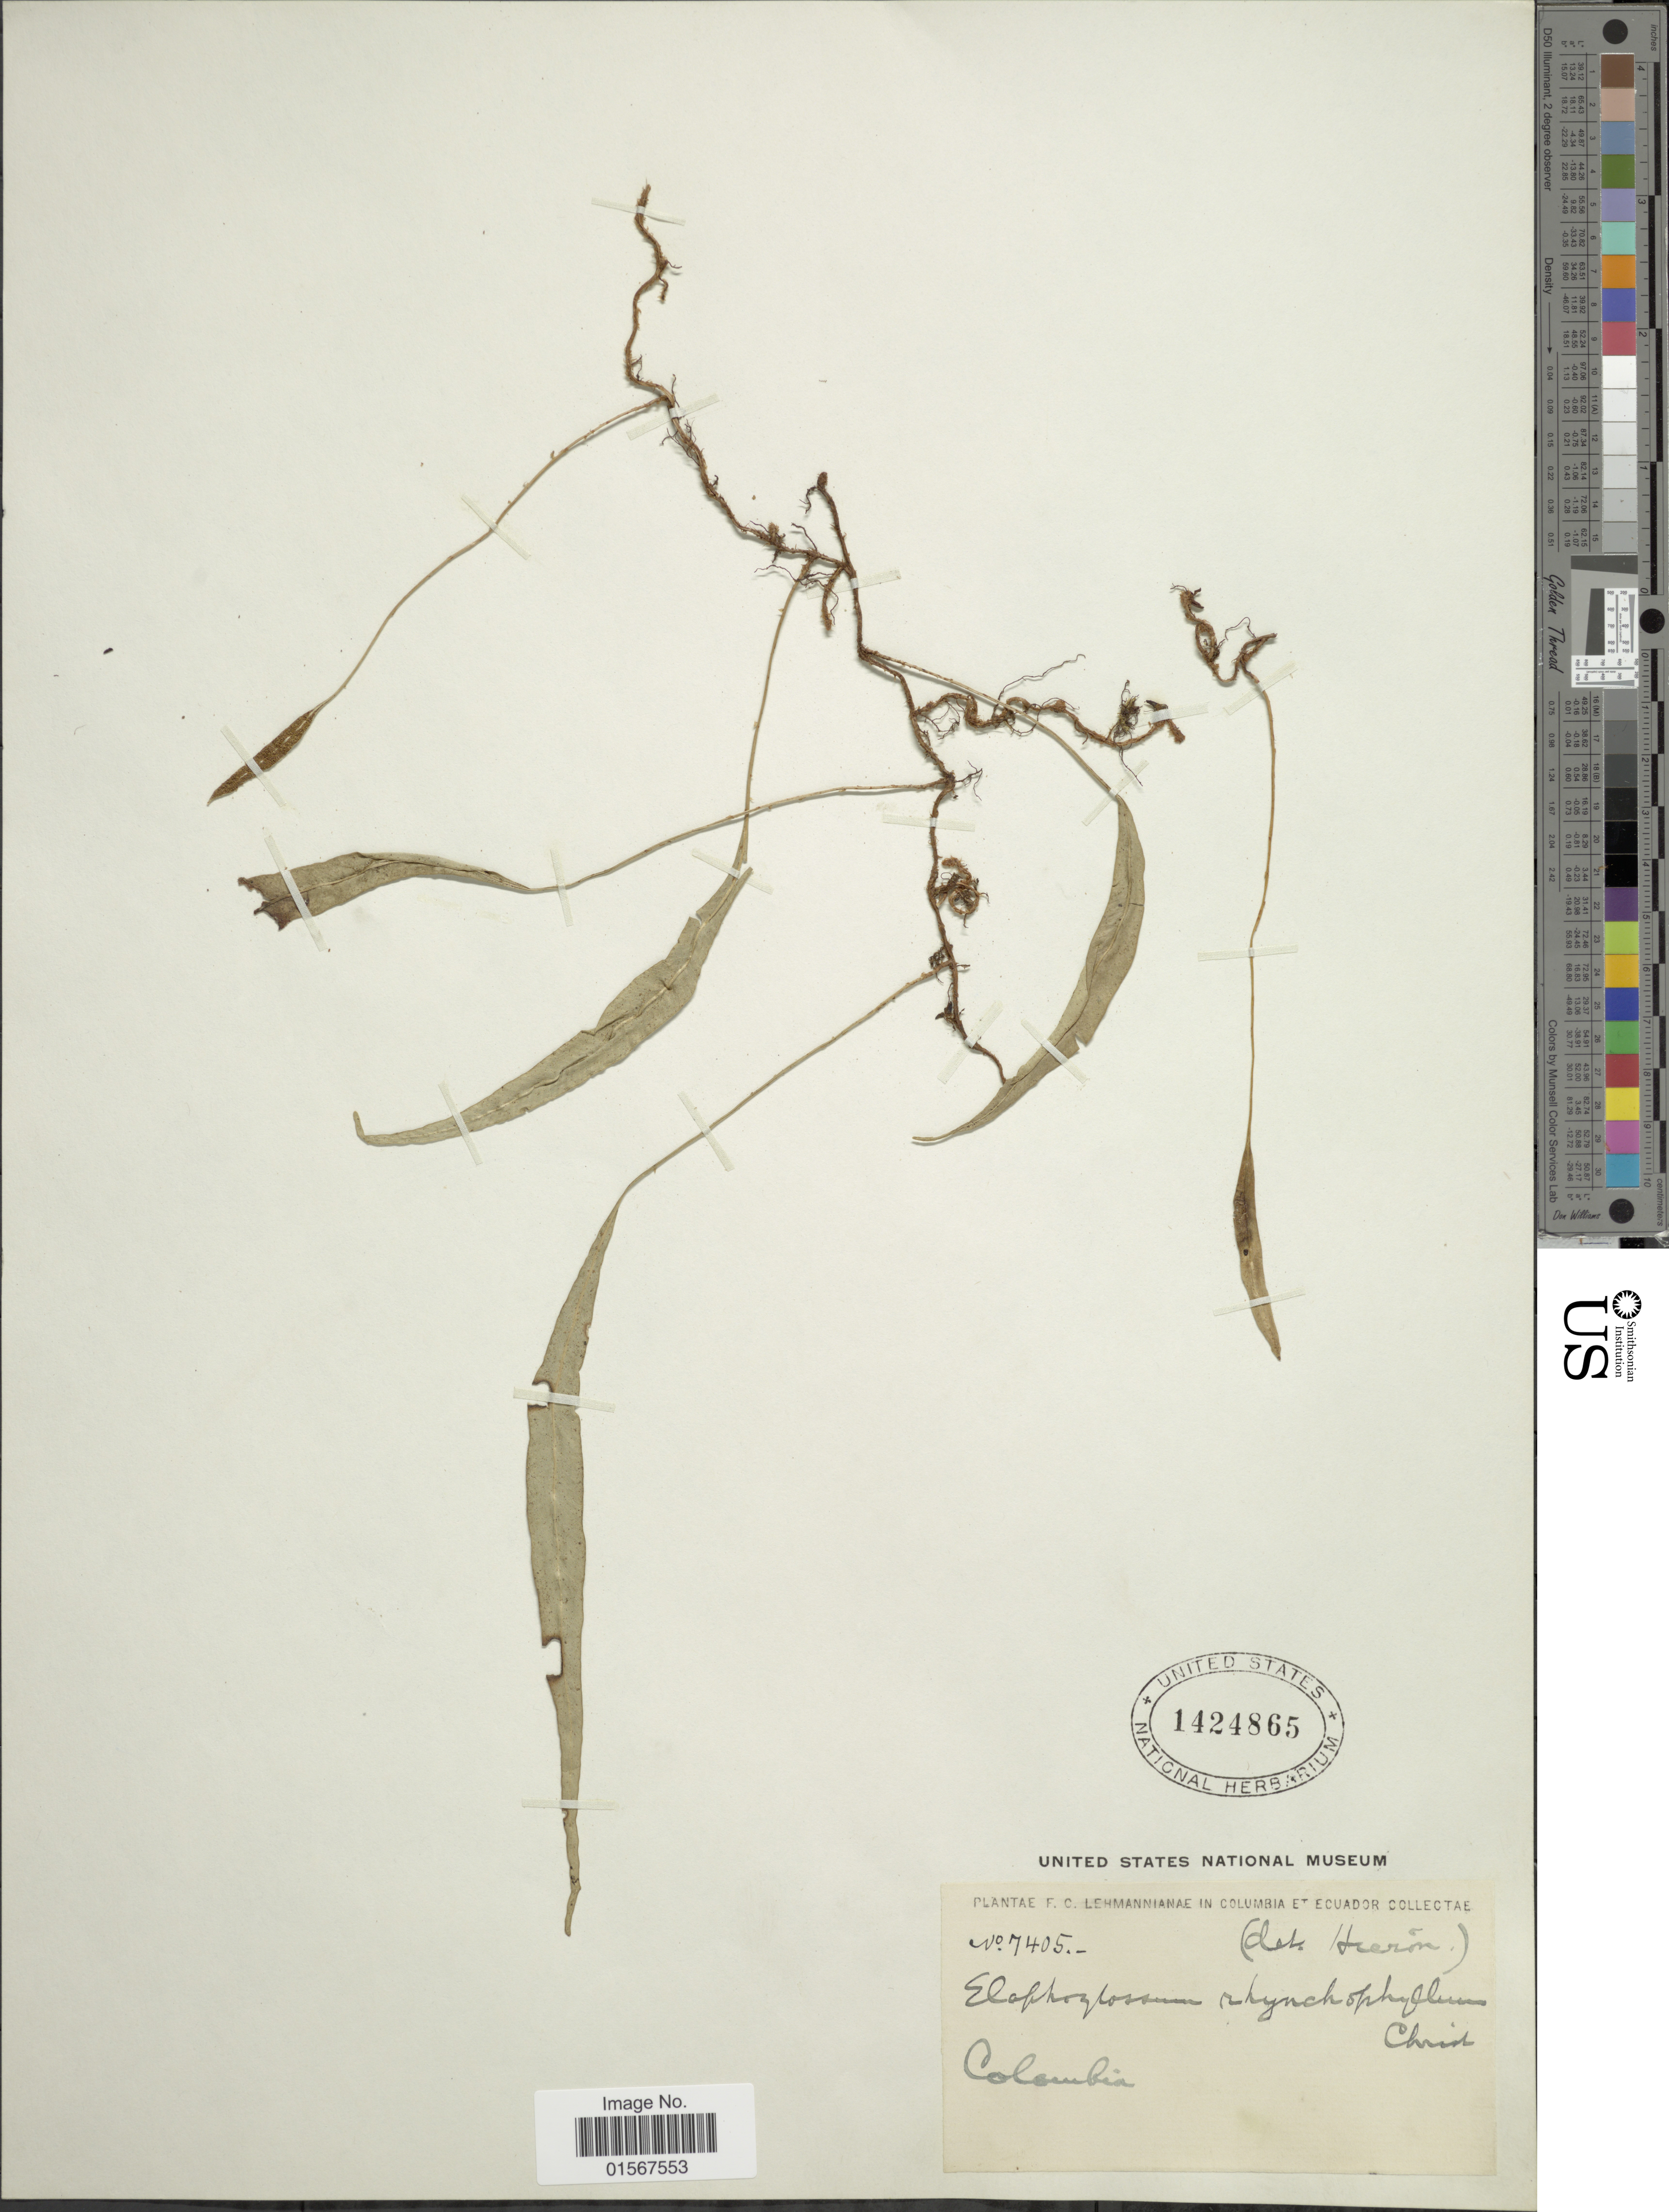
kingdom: Plantae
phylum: Tracheophyta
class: Polypodiopsida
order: Polypodiales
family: Dryopteridaceae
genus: Elaphoglossum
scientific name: Elaphoglossum iloense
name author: (Hook.) T. Moore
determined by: Vasco, A.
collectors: F. C. Lehmann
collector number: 7405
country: Colombia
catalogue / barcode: US 1424865